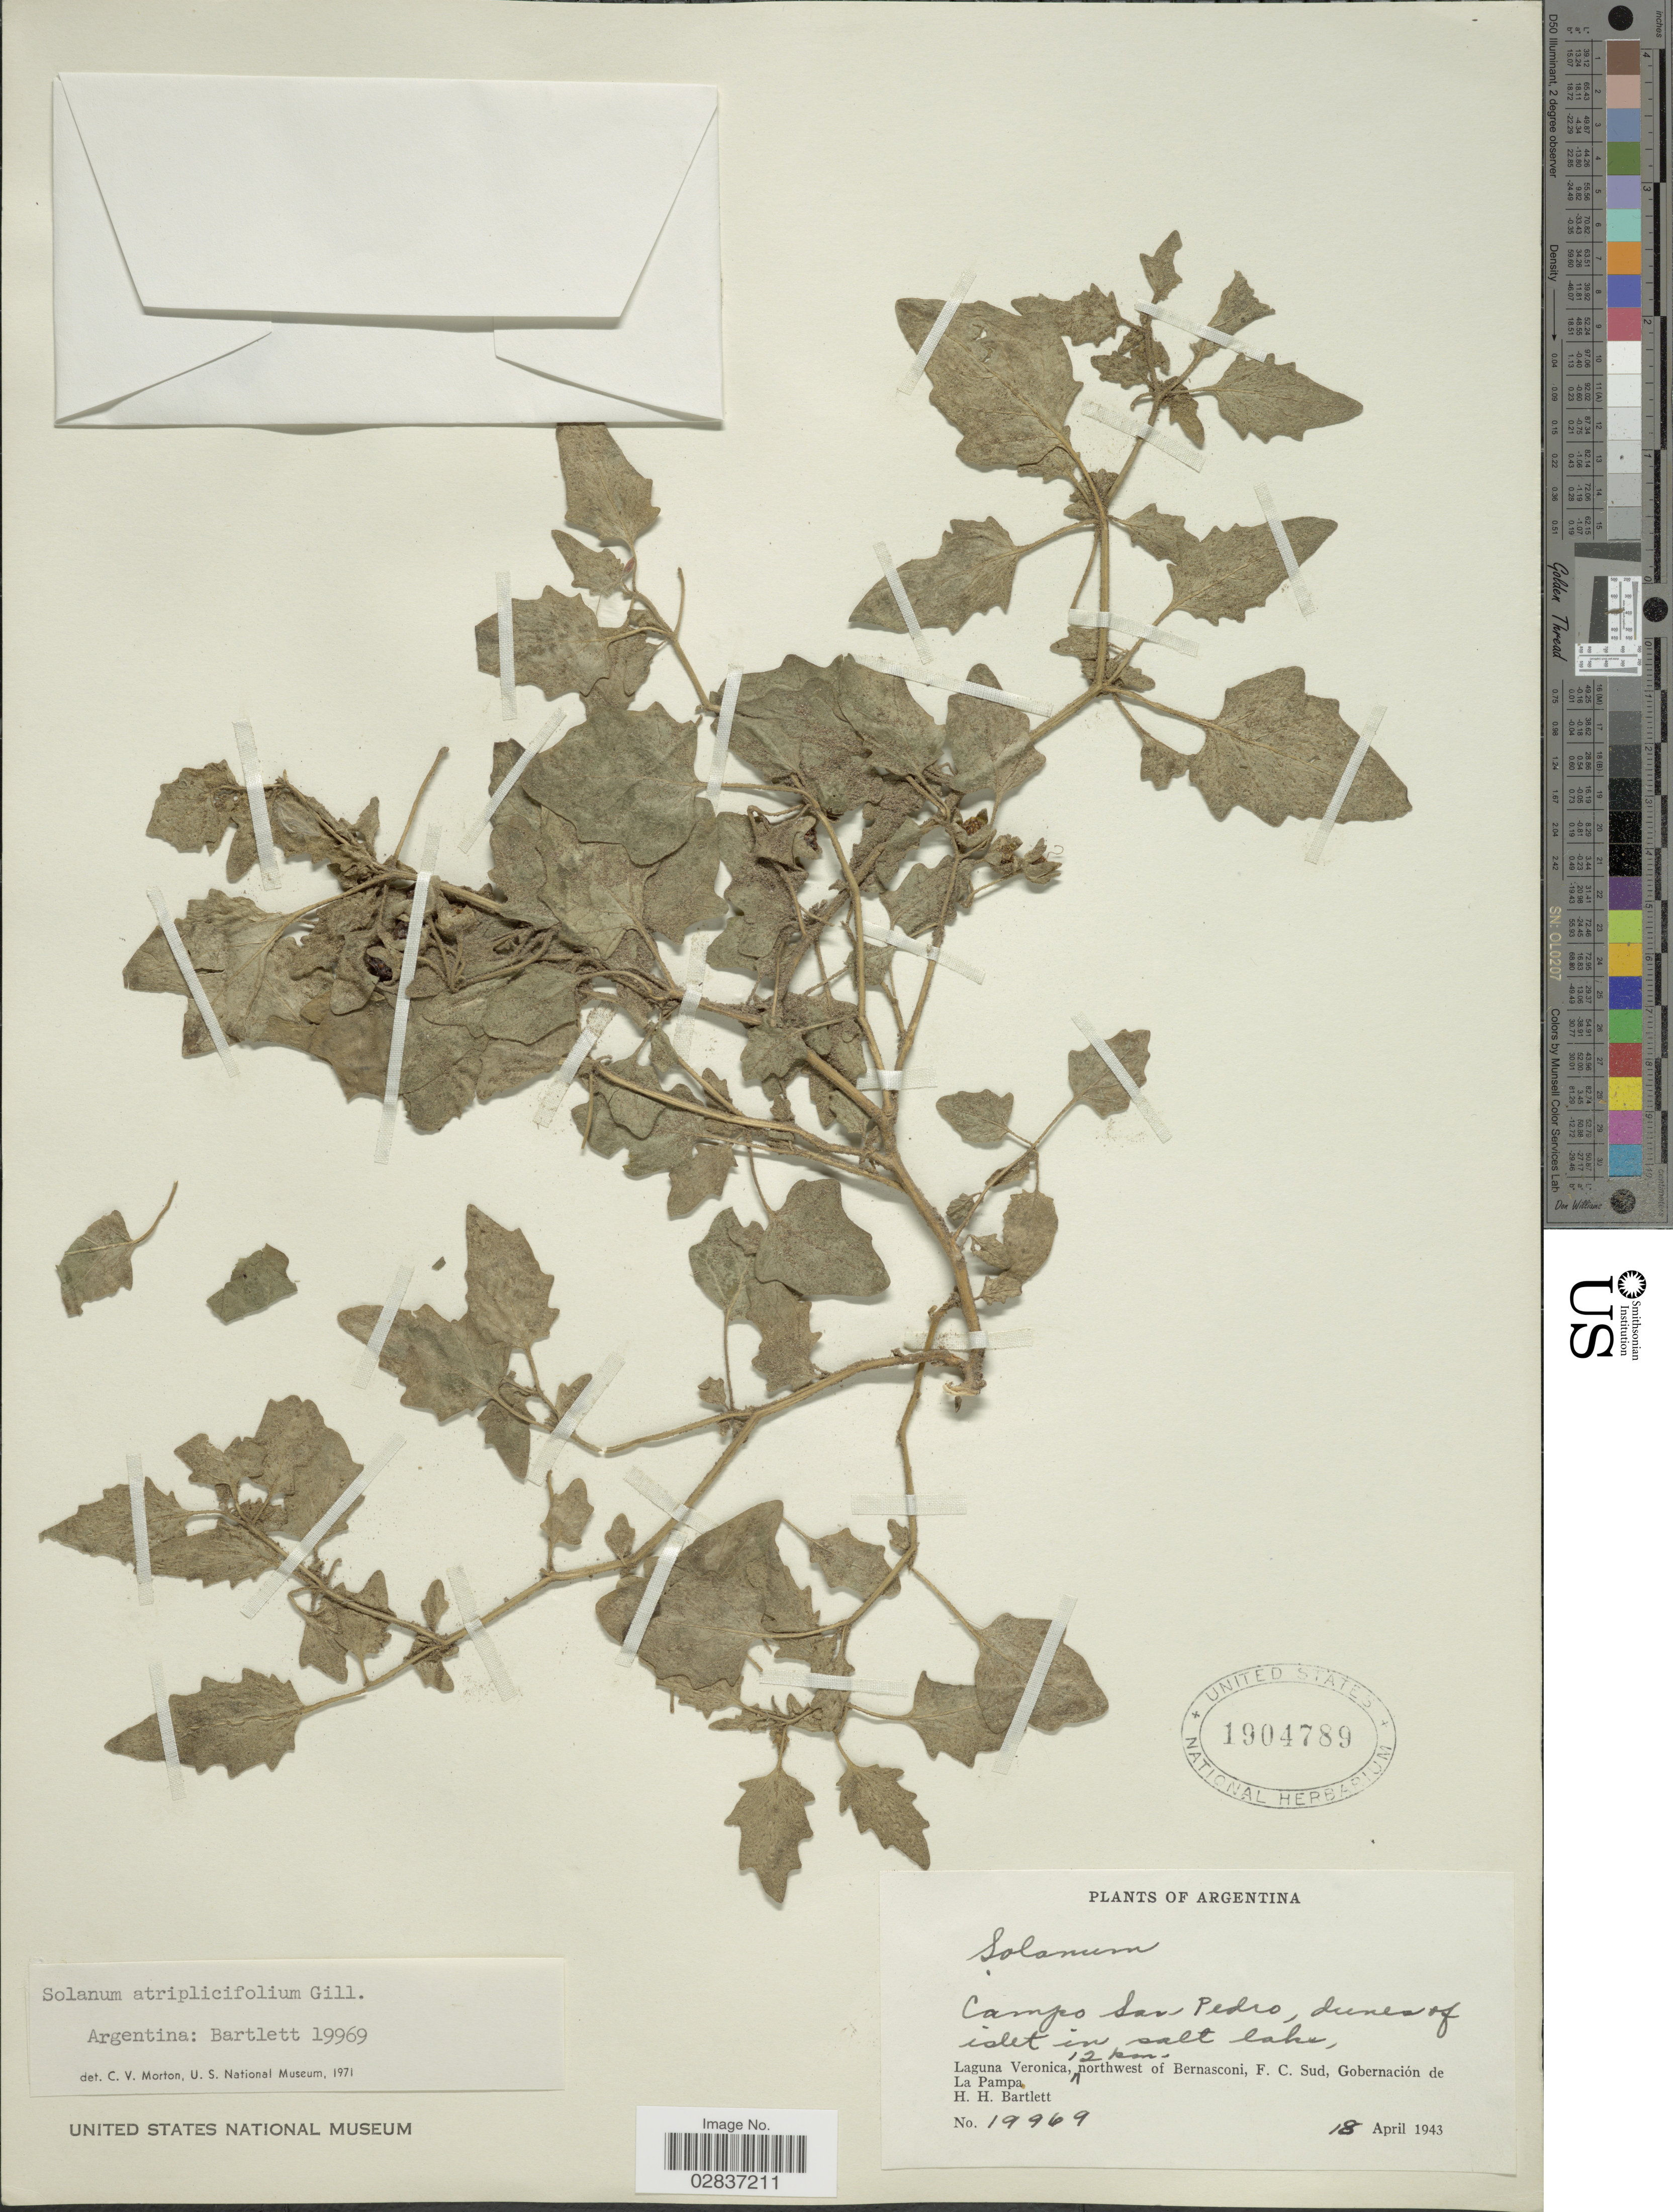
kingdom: Plantae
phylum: Tracheophyta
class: Magnoliopsida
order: Solanales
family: Solanaceae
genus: Solanum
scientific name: Solanum atriplicifolium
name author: Gillies ex Nees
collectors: H. H. Bartlett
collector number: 19969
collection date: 1943-04-18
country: Argentina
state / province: La Pampa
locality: Laguna Veronica, 12 km. northwest of Bernasconi, F.C. Sud, Gobernación de La Pampa.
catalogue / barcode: US 1904789